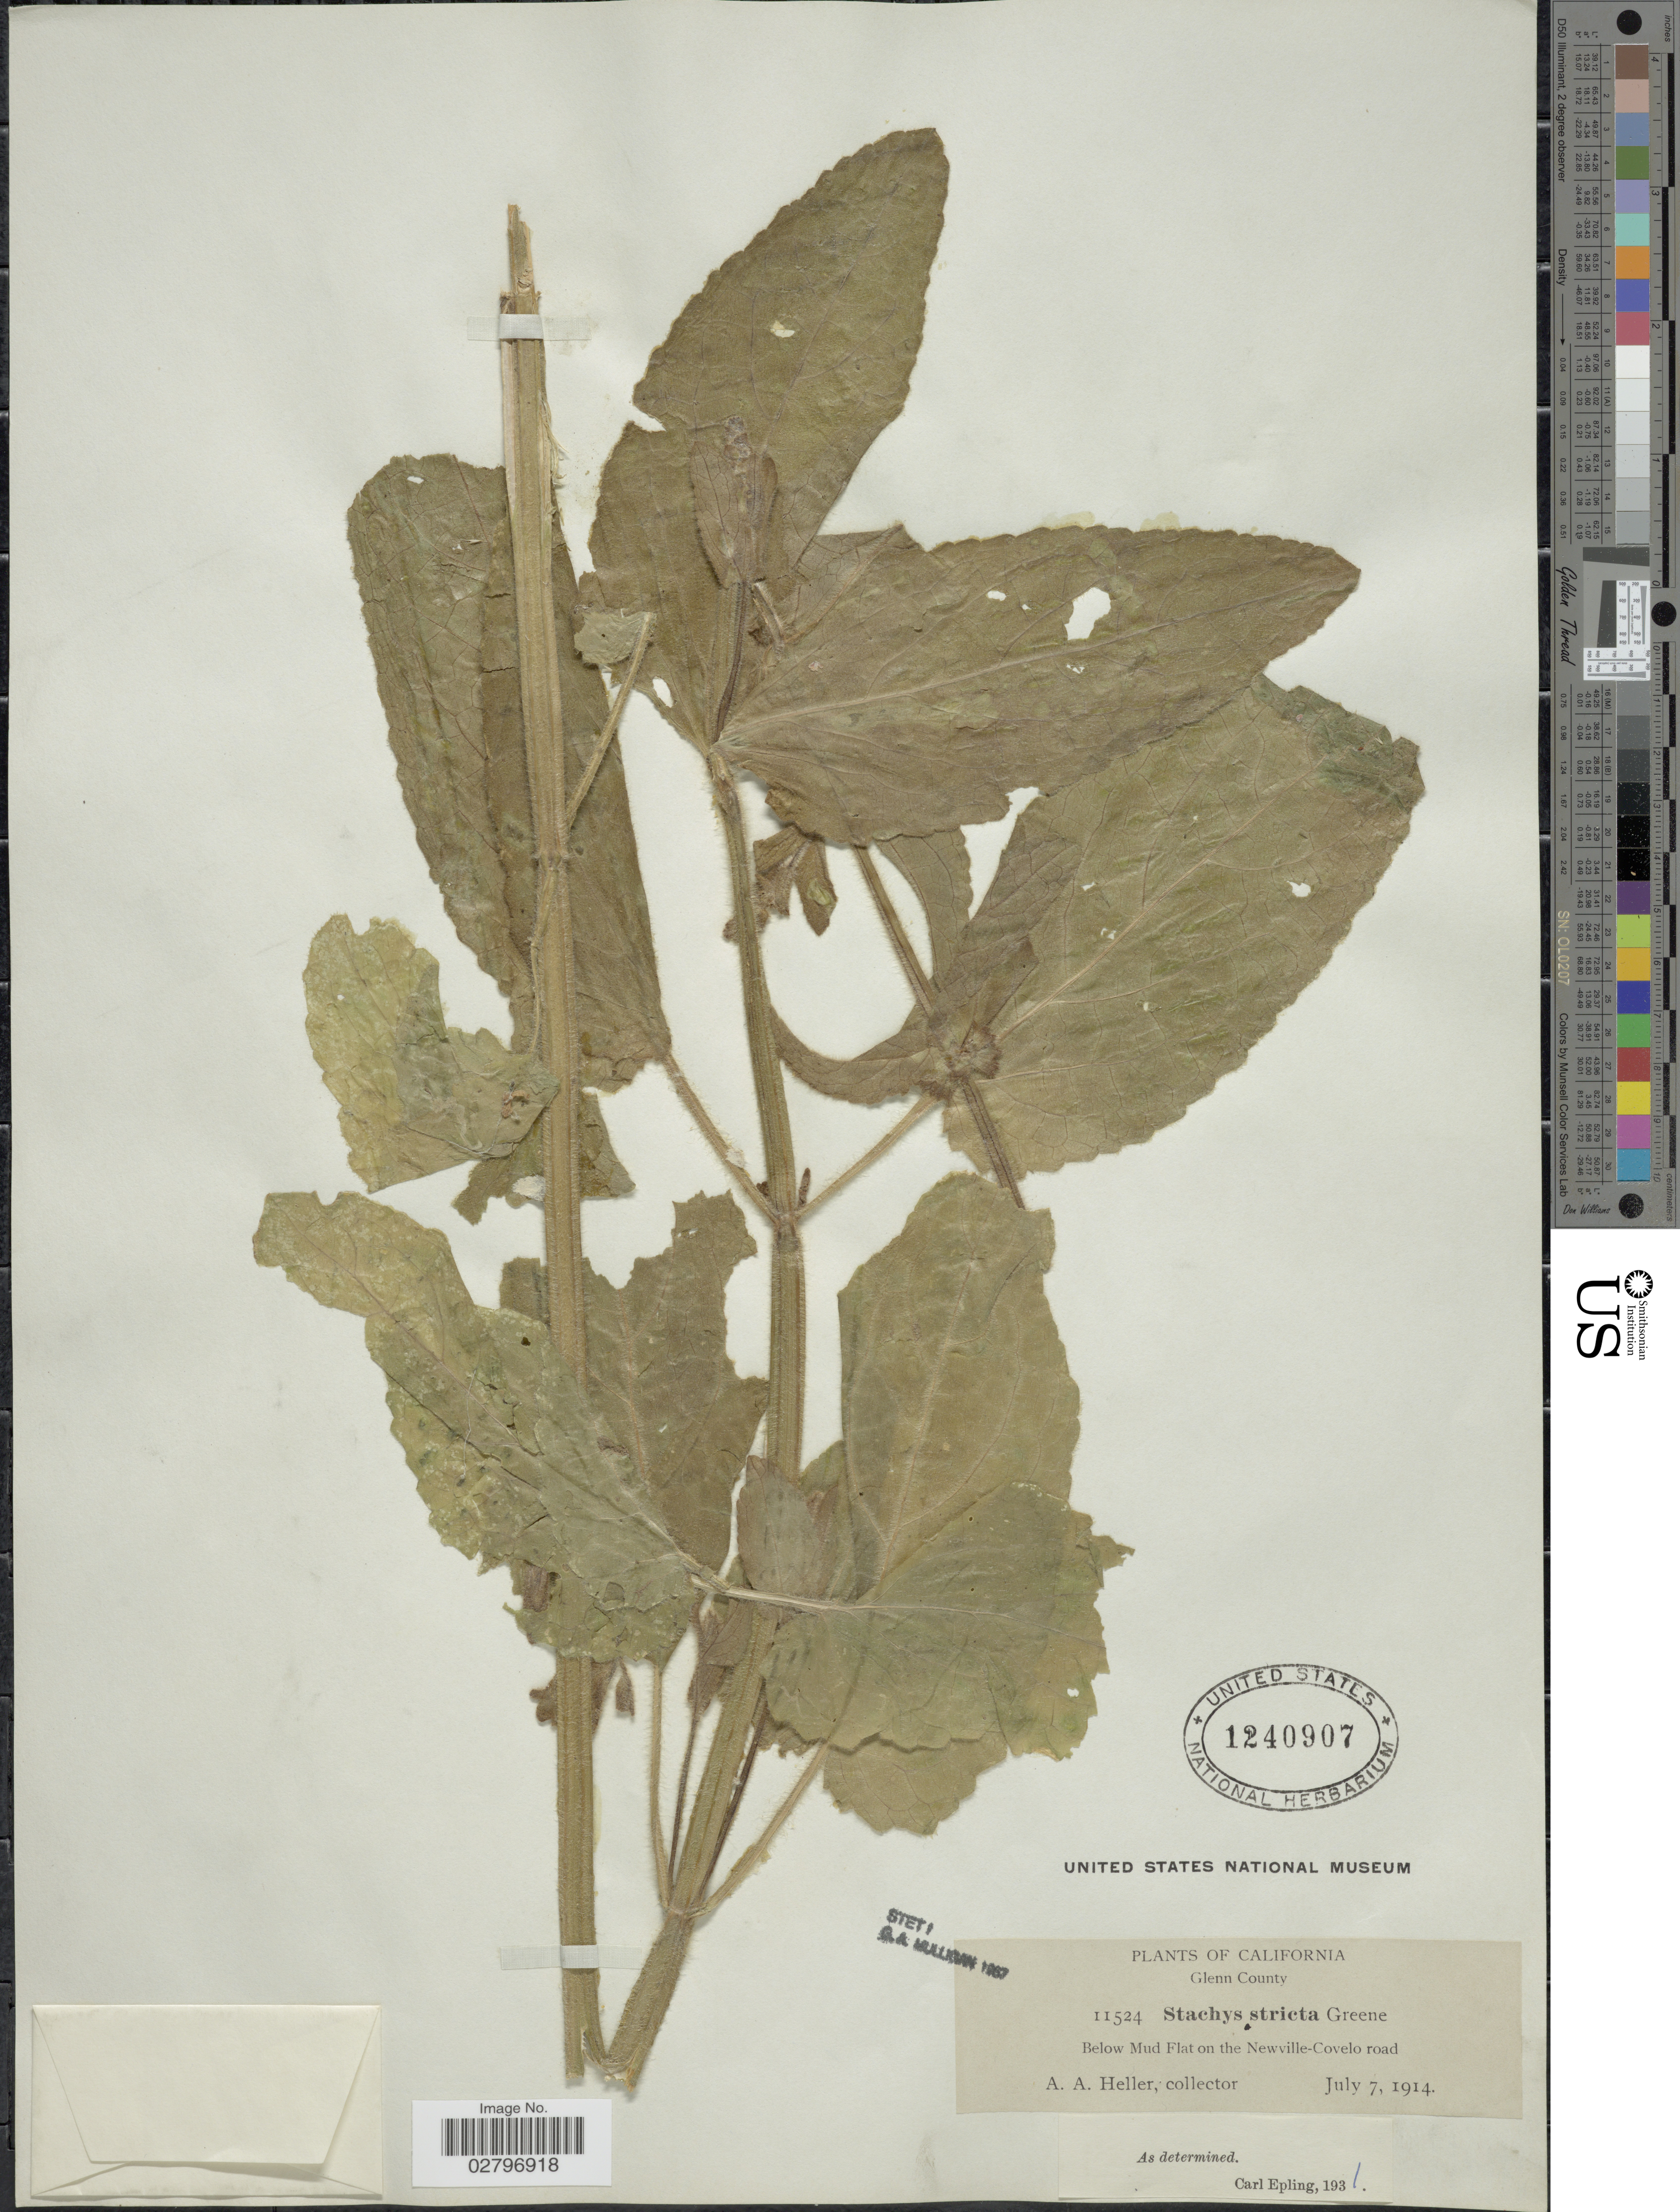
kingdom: Plantae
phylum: Tracheophyta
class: Magnoliopsida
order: Lamiales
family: Lamiaceae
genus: Stachys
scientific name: Stachys stricta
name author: Greene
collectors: A. A. Heller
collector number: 11524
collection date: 1914-07-07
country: United States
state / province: California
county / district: Glenn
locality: Glenn County, Below Mud Flat on the Newville-Covelo road.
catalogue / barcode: US 1240907